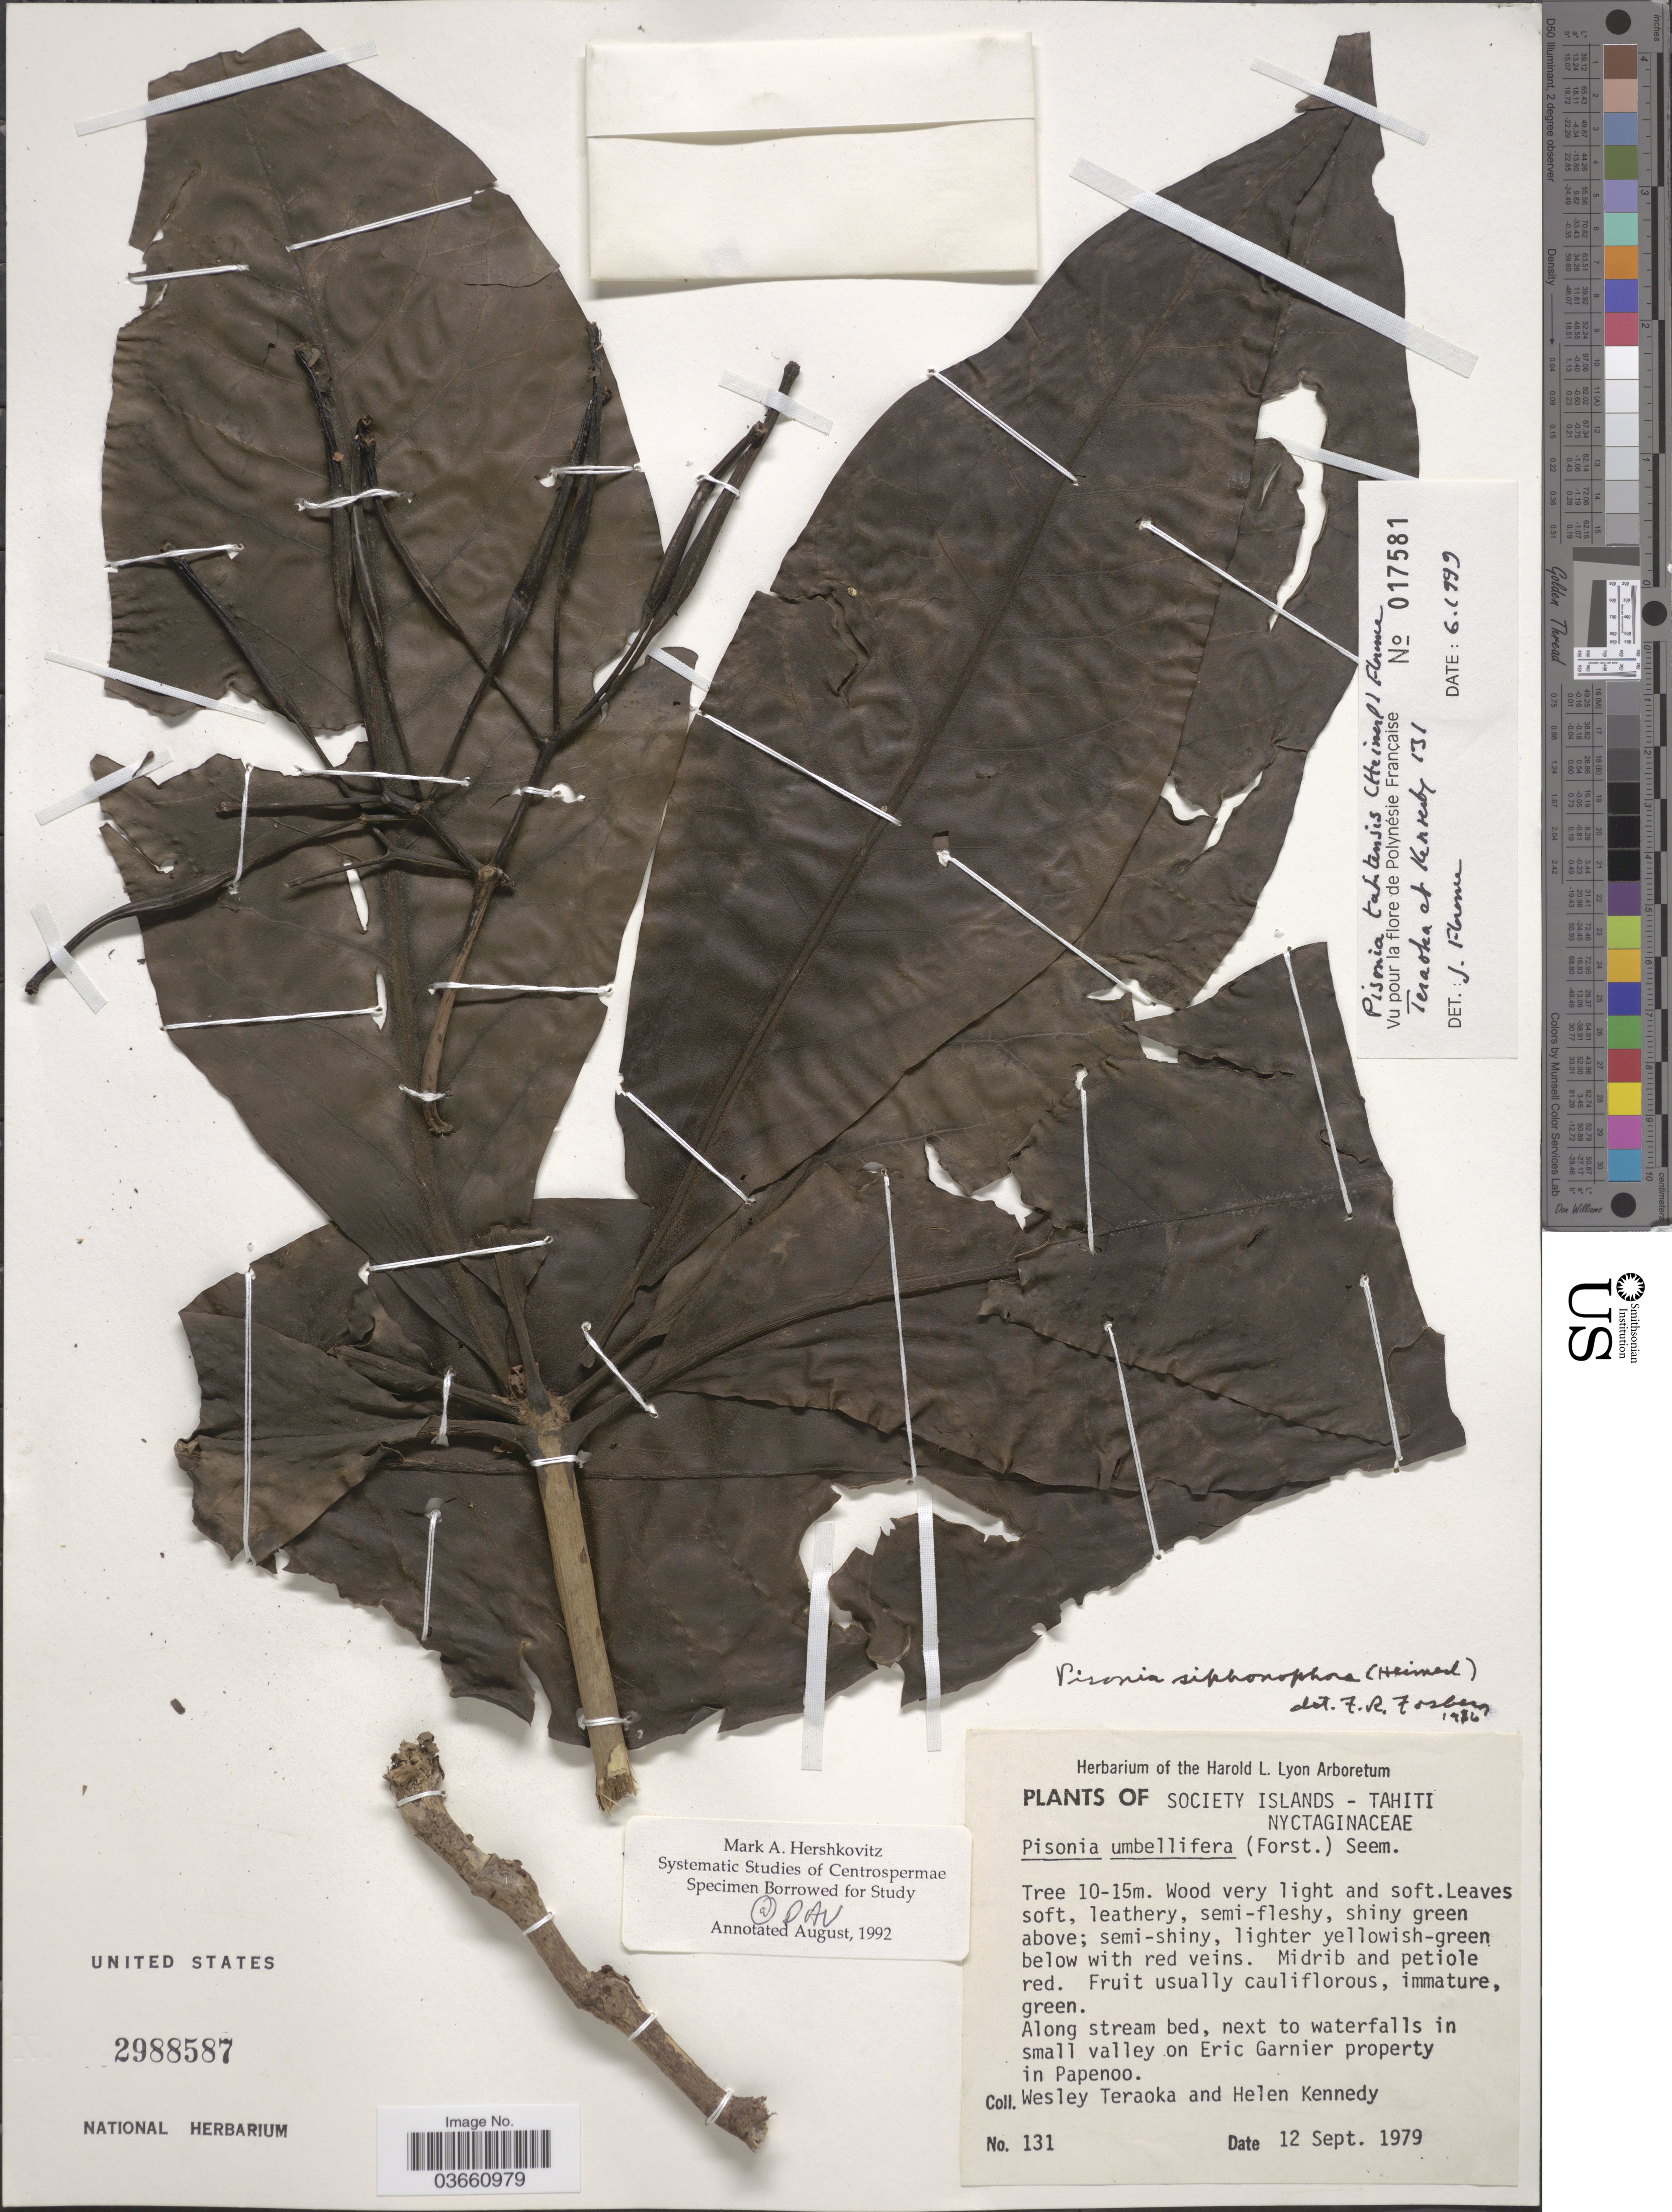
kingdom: Plantae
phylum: Tracheophyta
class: Magnoliopsida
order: Caryophyllales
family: Nyctaginaceae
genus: Ceodes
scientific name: Ceodes taitensis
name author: (Heimerl) Rossetto & Caraballo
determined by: Wagner, W. L., (BOT), Smithsonian Institution - National Museum of Natural History (UNITED STATES)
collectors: W. Teraoka & H. Kennedy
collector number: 131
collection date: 1979-09-12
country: French Polynesia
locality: Society Islands - Tahiti. Along stream bed, next to waterfalls in small valley on Eric Garnier property in Papenoo.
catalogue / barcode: US 2988587